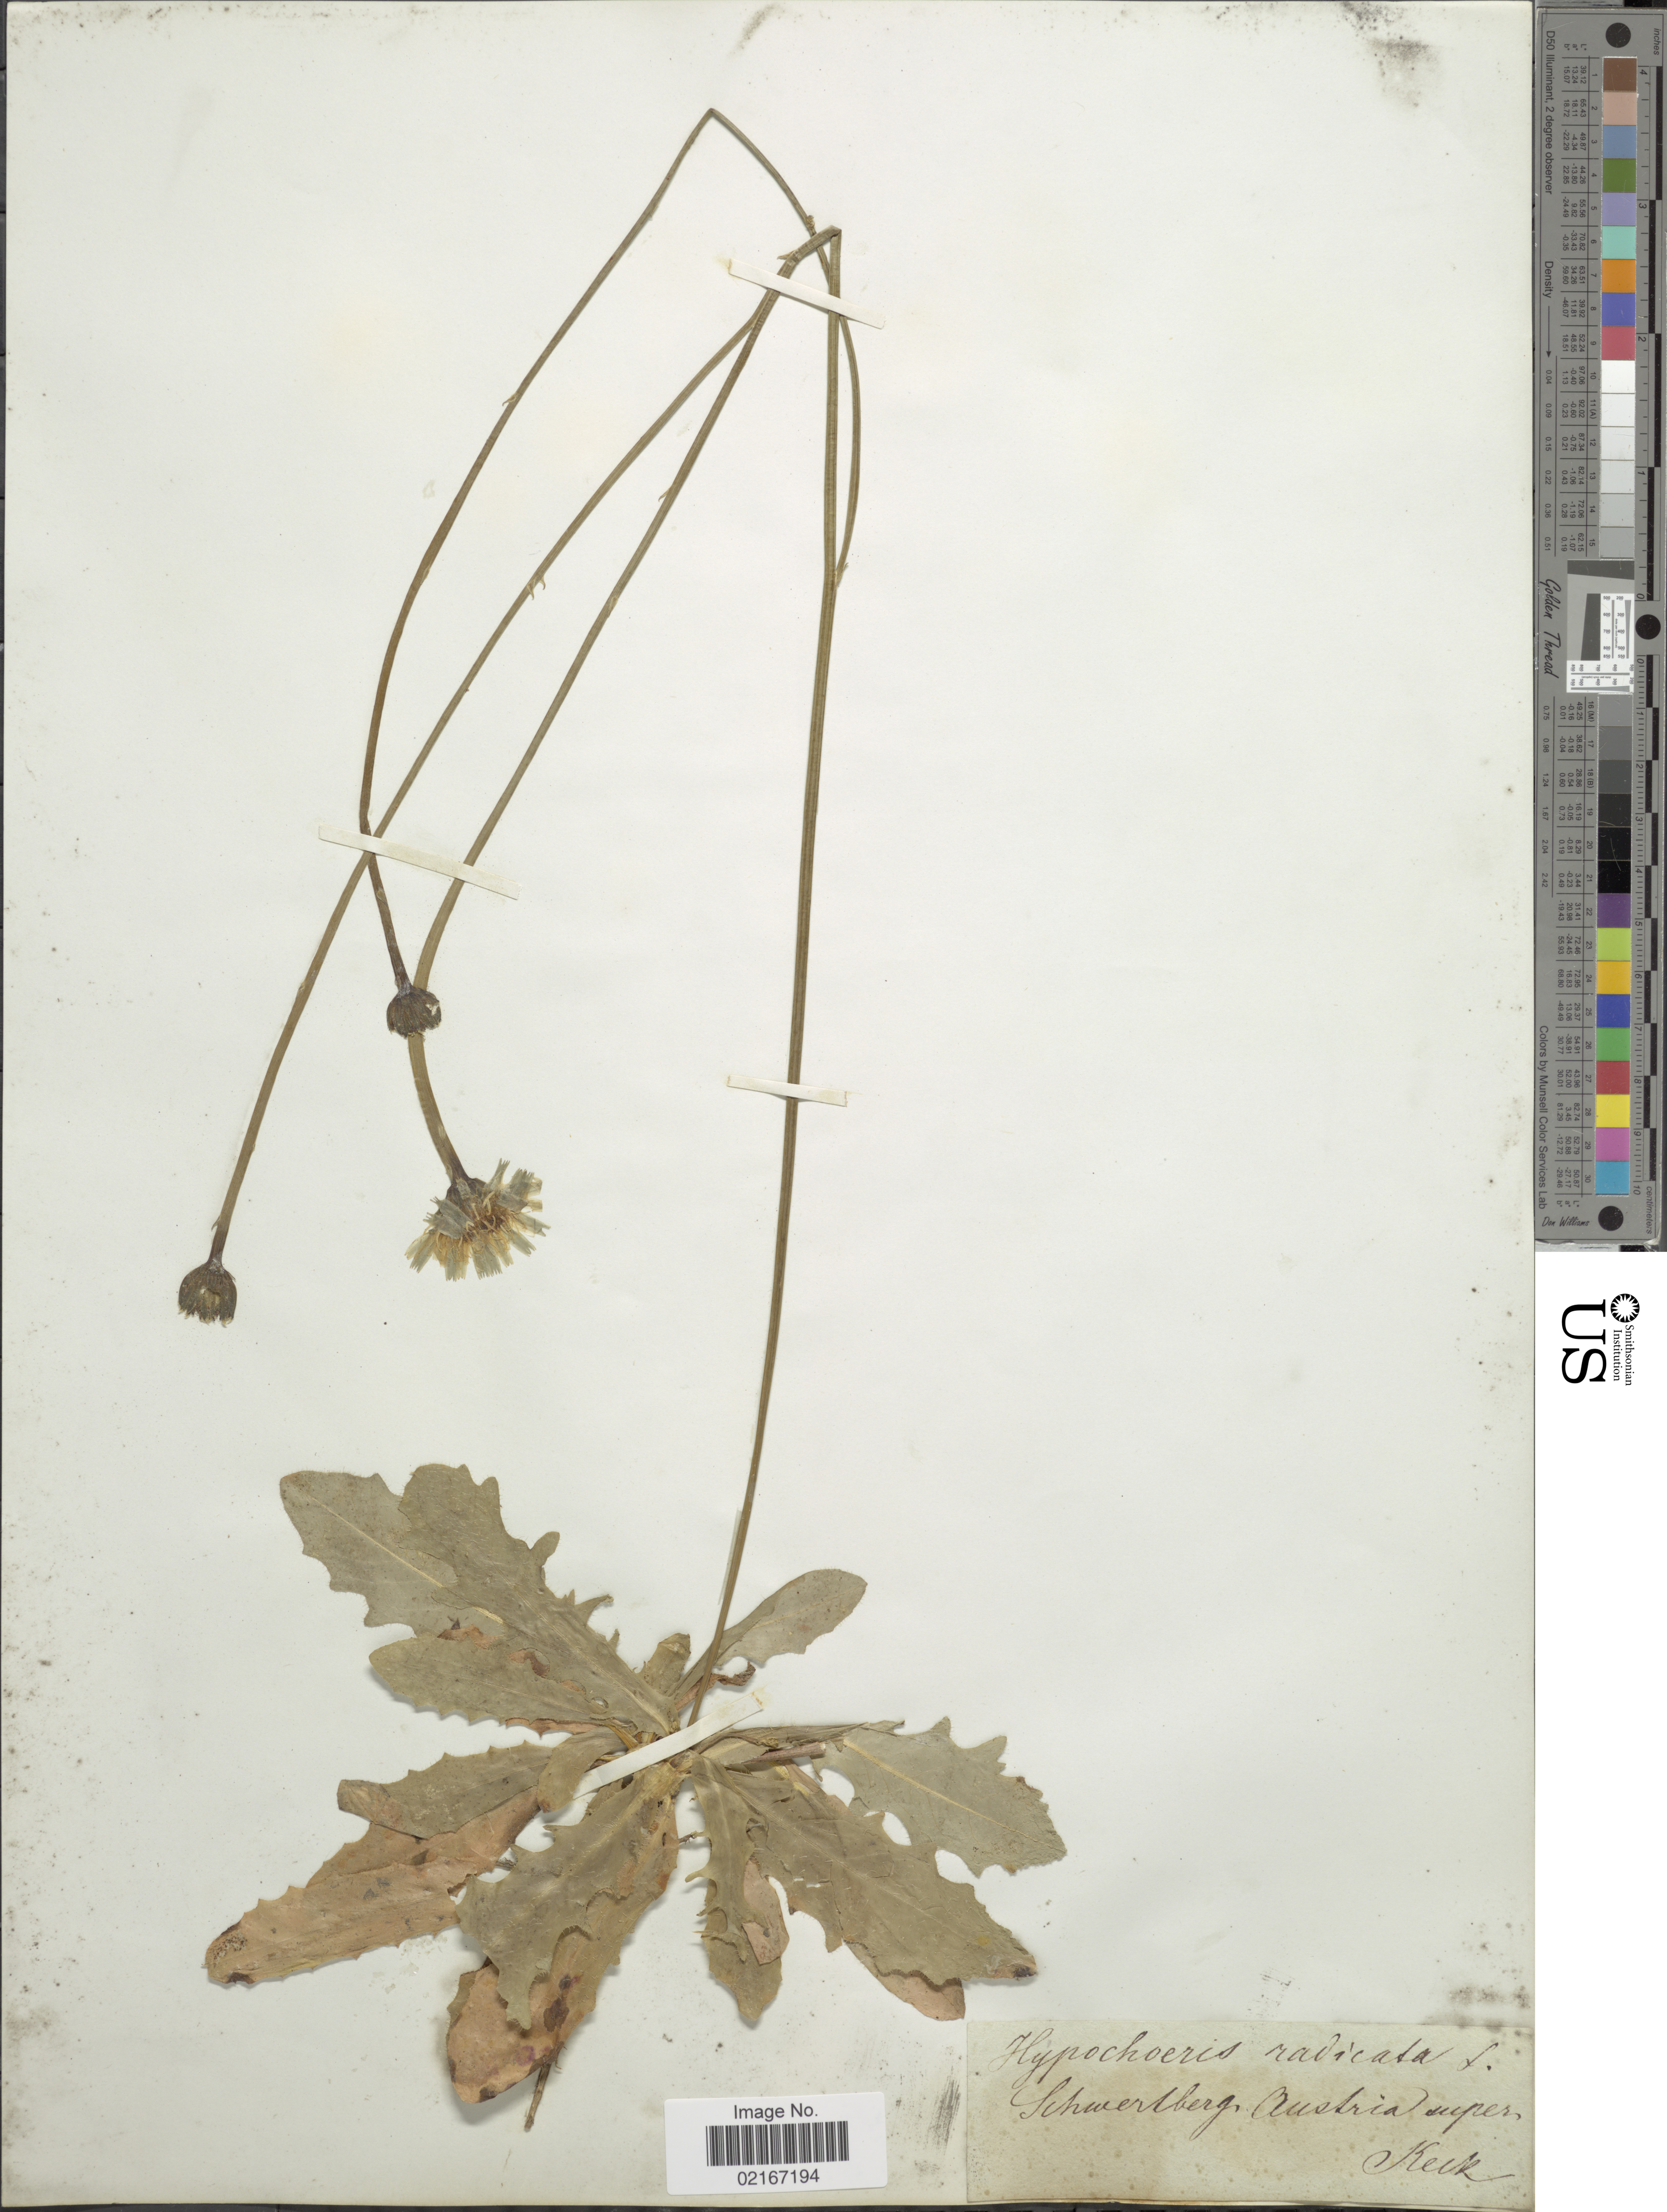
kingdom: Plantae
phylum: Tracheophyta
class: Magnoliopsida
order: Asterales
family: Asteraceae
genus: Hypochaeris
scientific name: Hypochaeris radicata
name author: L.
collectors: -- Keck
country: Austria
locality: Schwertberg